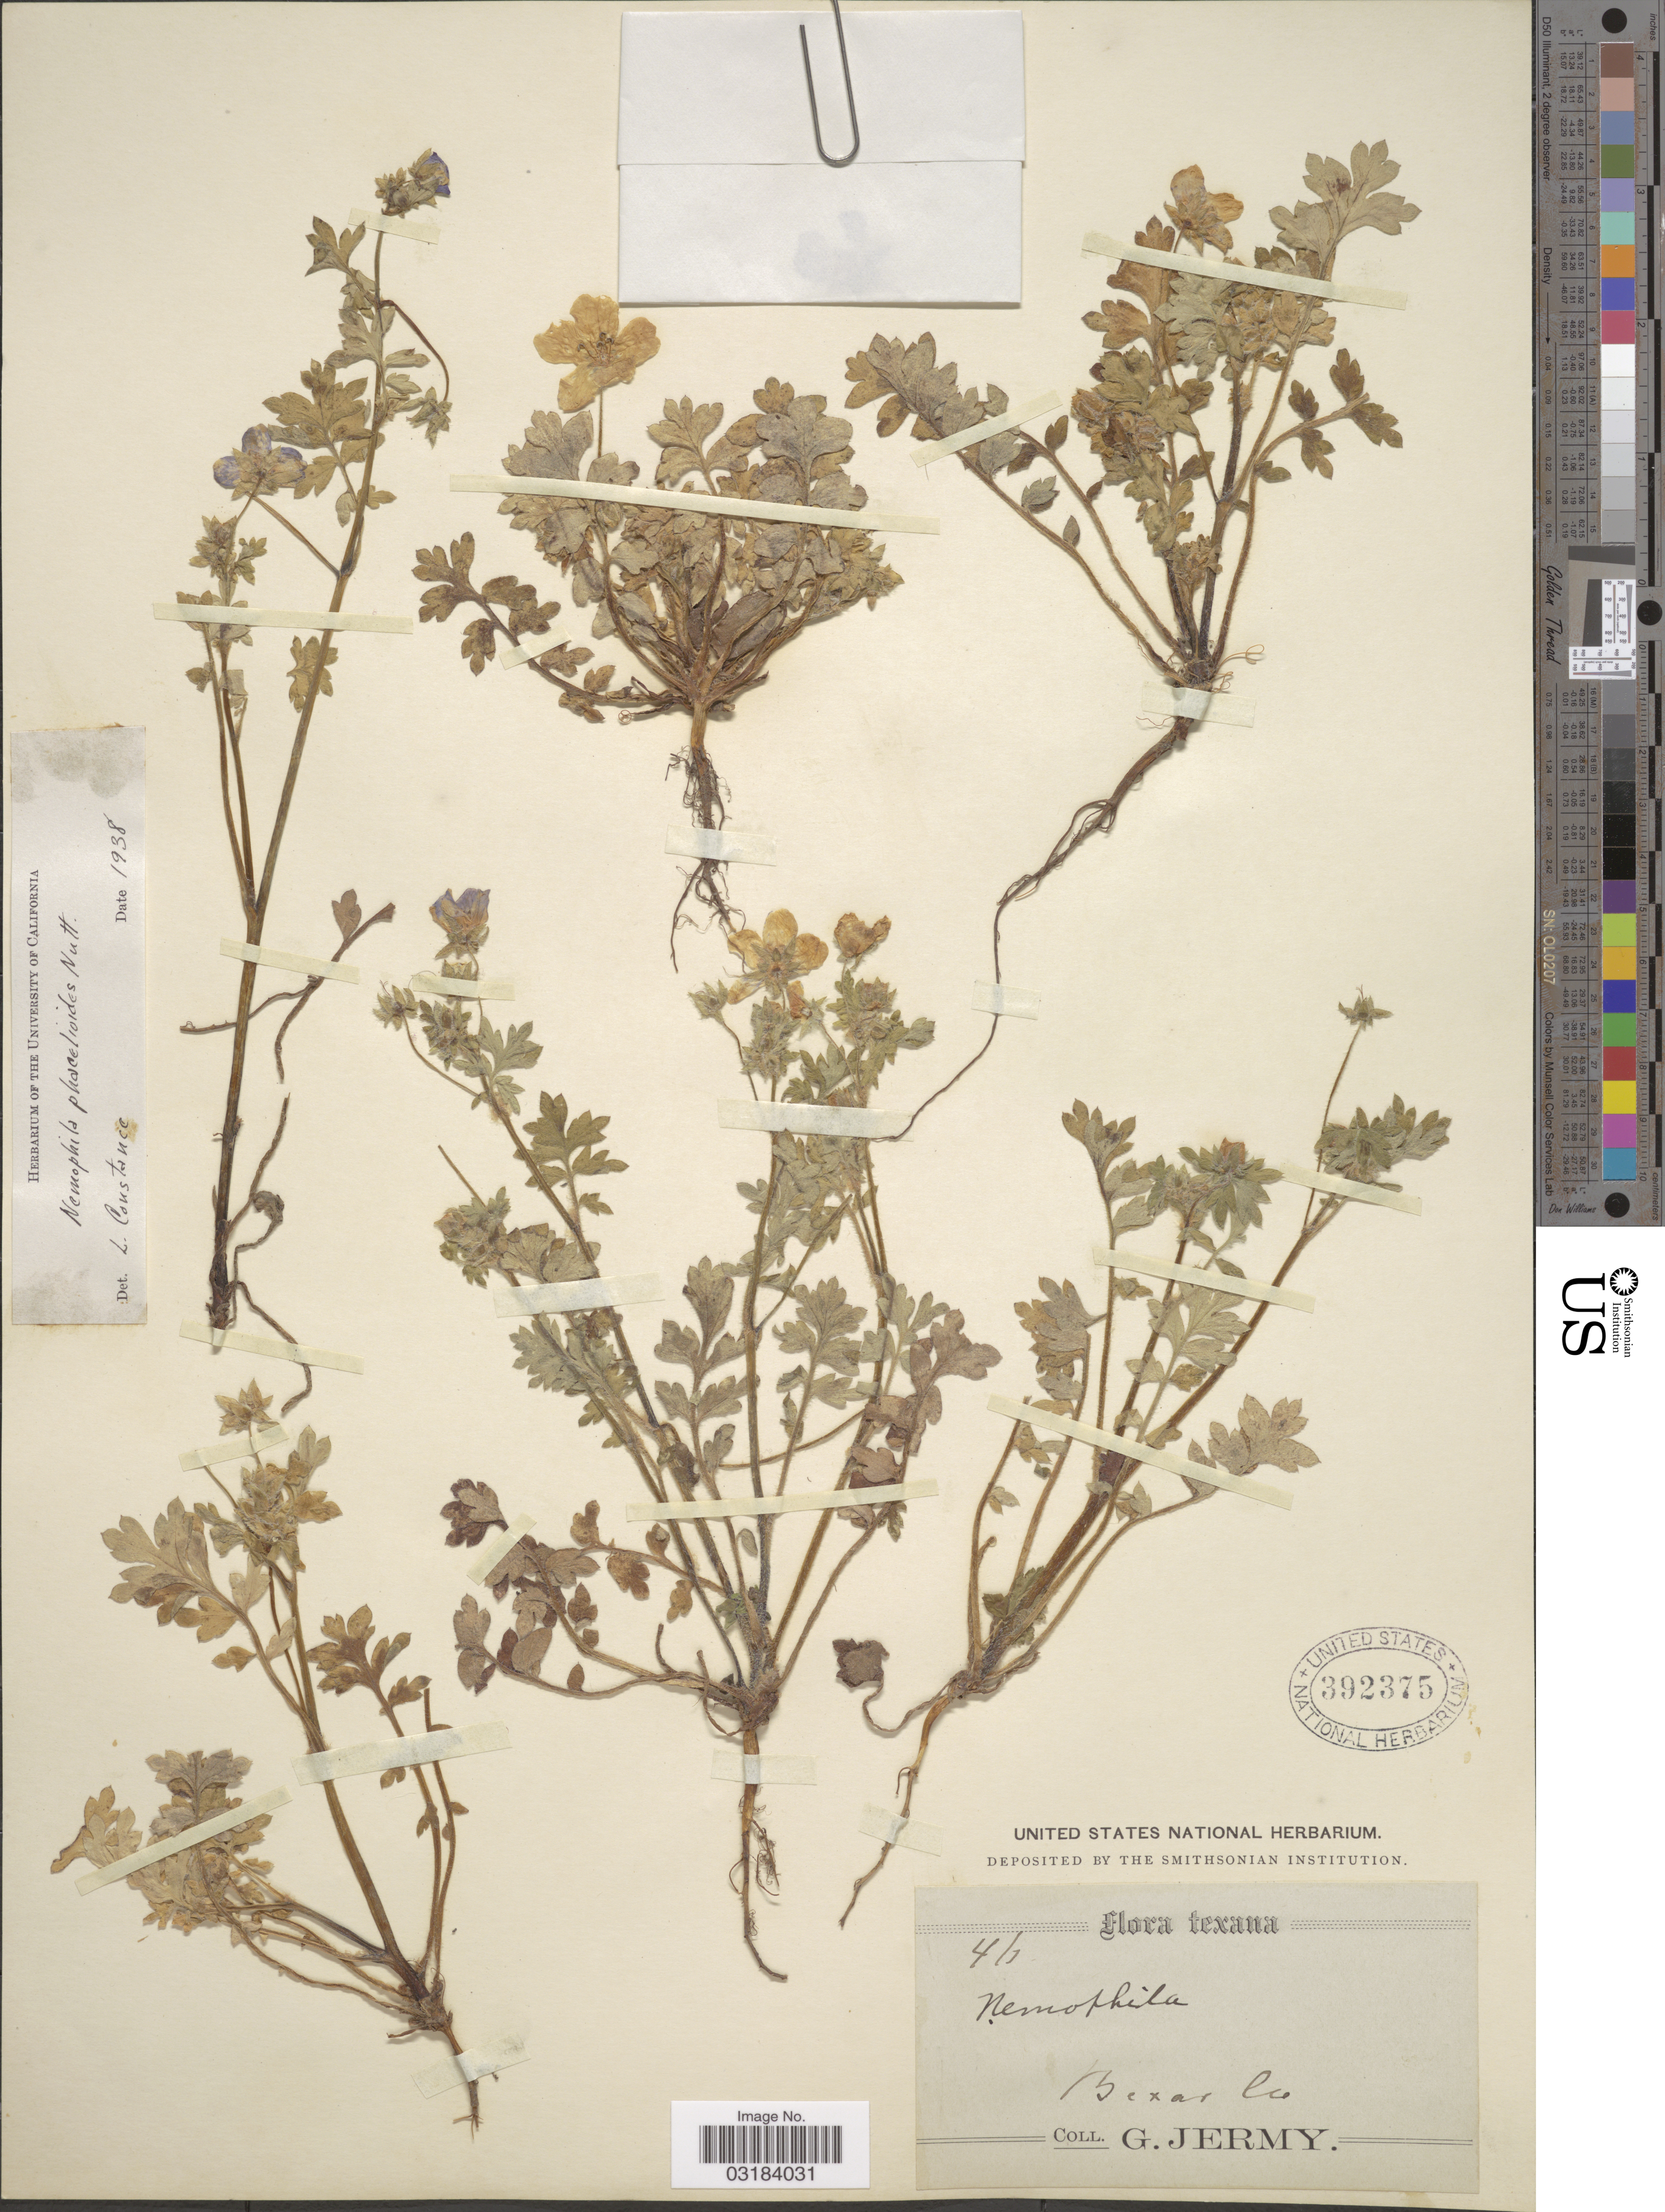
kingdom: Plantae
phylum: Tracheophyta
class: Magnoliopsida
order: Boraginales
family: Hydrophyllaceae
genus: Nemophila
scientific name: Nemophila phacelioides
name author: W.P.C. Barton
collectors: G. Jermy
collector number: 46*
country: United States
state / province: Texas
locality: Bexar Co.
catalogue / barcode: US 392375